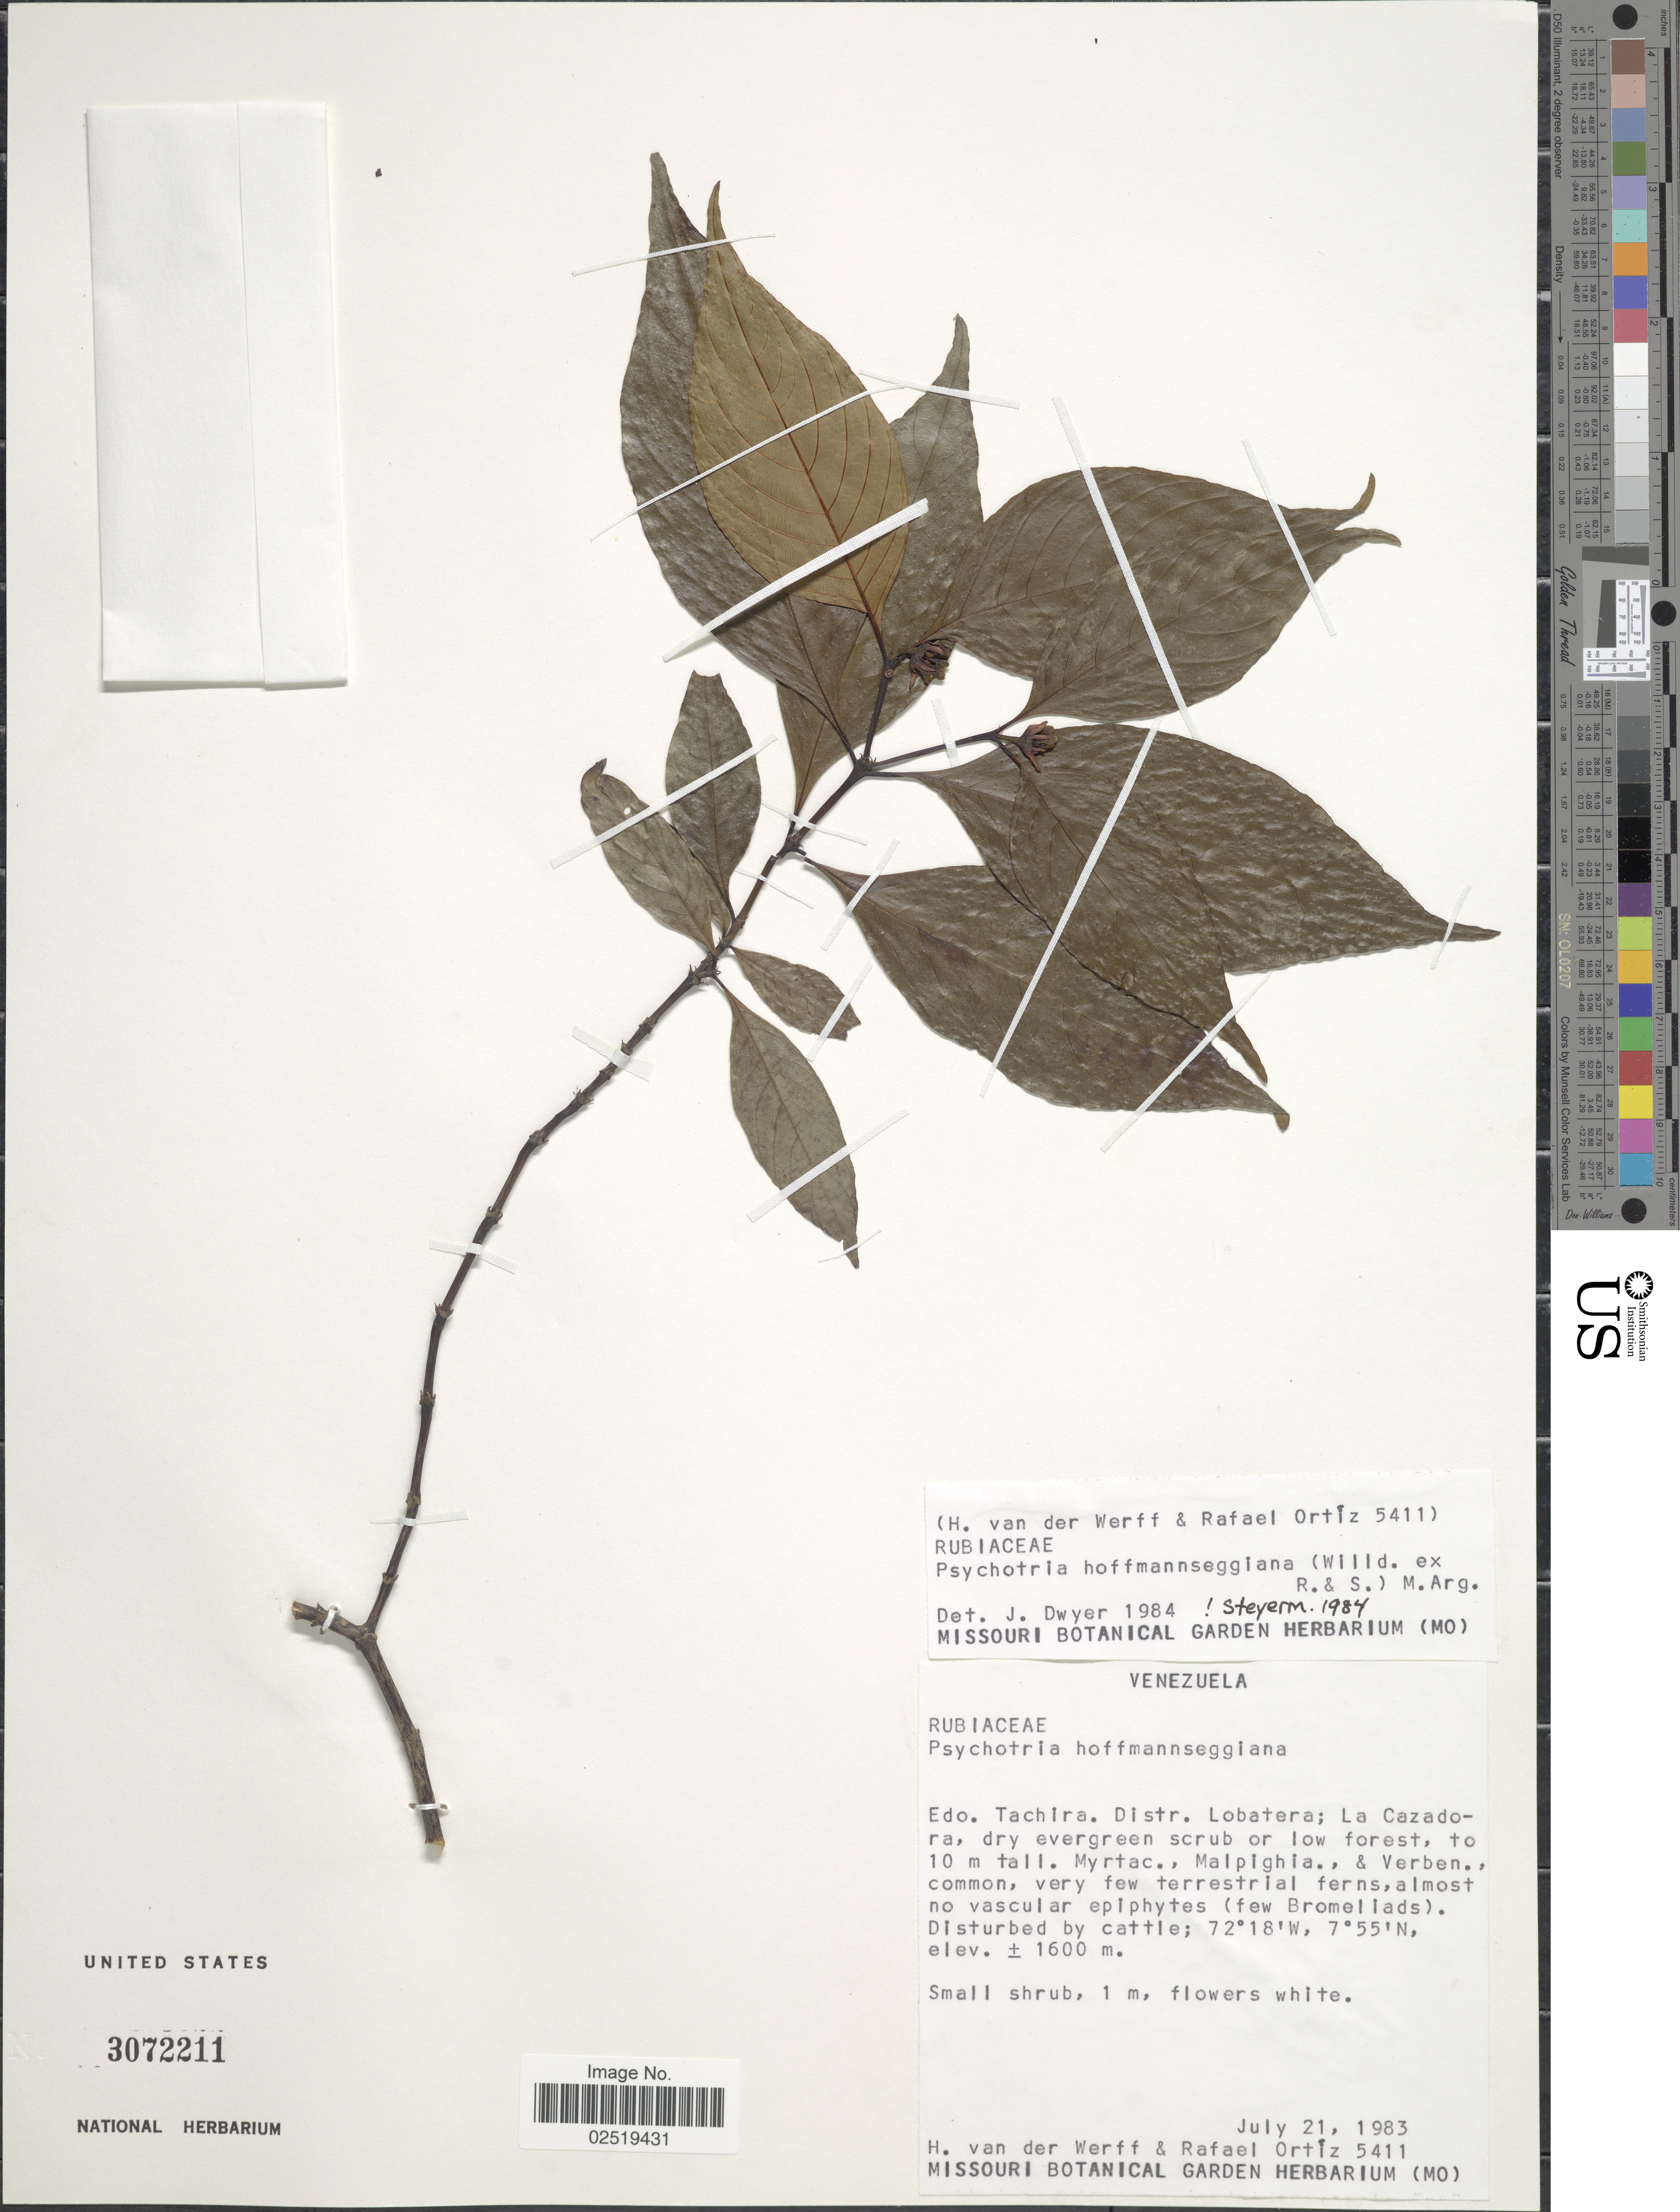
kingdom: Plantae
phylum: Tracheophyta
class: Magnoliopsida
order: Gentianales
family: Rubiaceae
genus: Psychotria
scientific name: Psychotria hoffmannseggiana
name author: (Willd. ex Roem. & Schult.) Müll. Arg.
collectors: H. van der Werff & R. Ortiz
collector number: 5411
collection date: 1983-07-21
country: Venezuela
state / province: Tachira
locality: Distr. Lobatera; La Cazadora, dry evergreen scrub or low forest.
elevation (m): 1600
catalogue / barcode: US 3072211